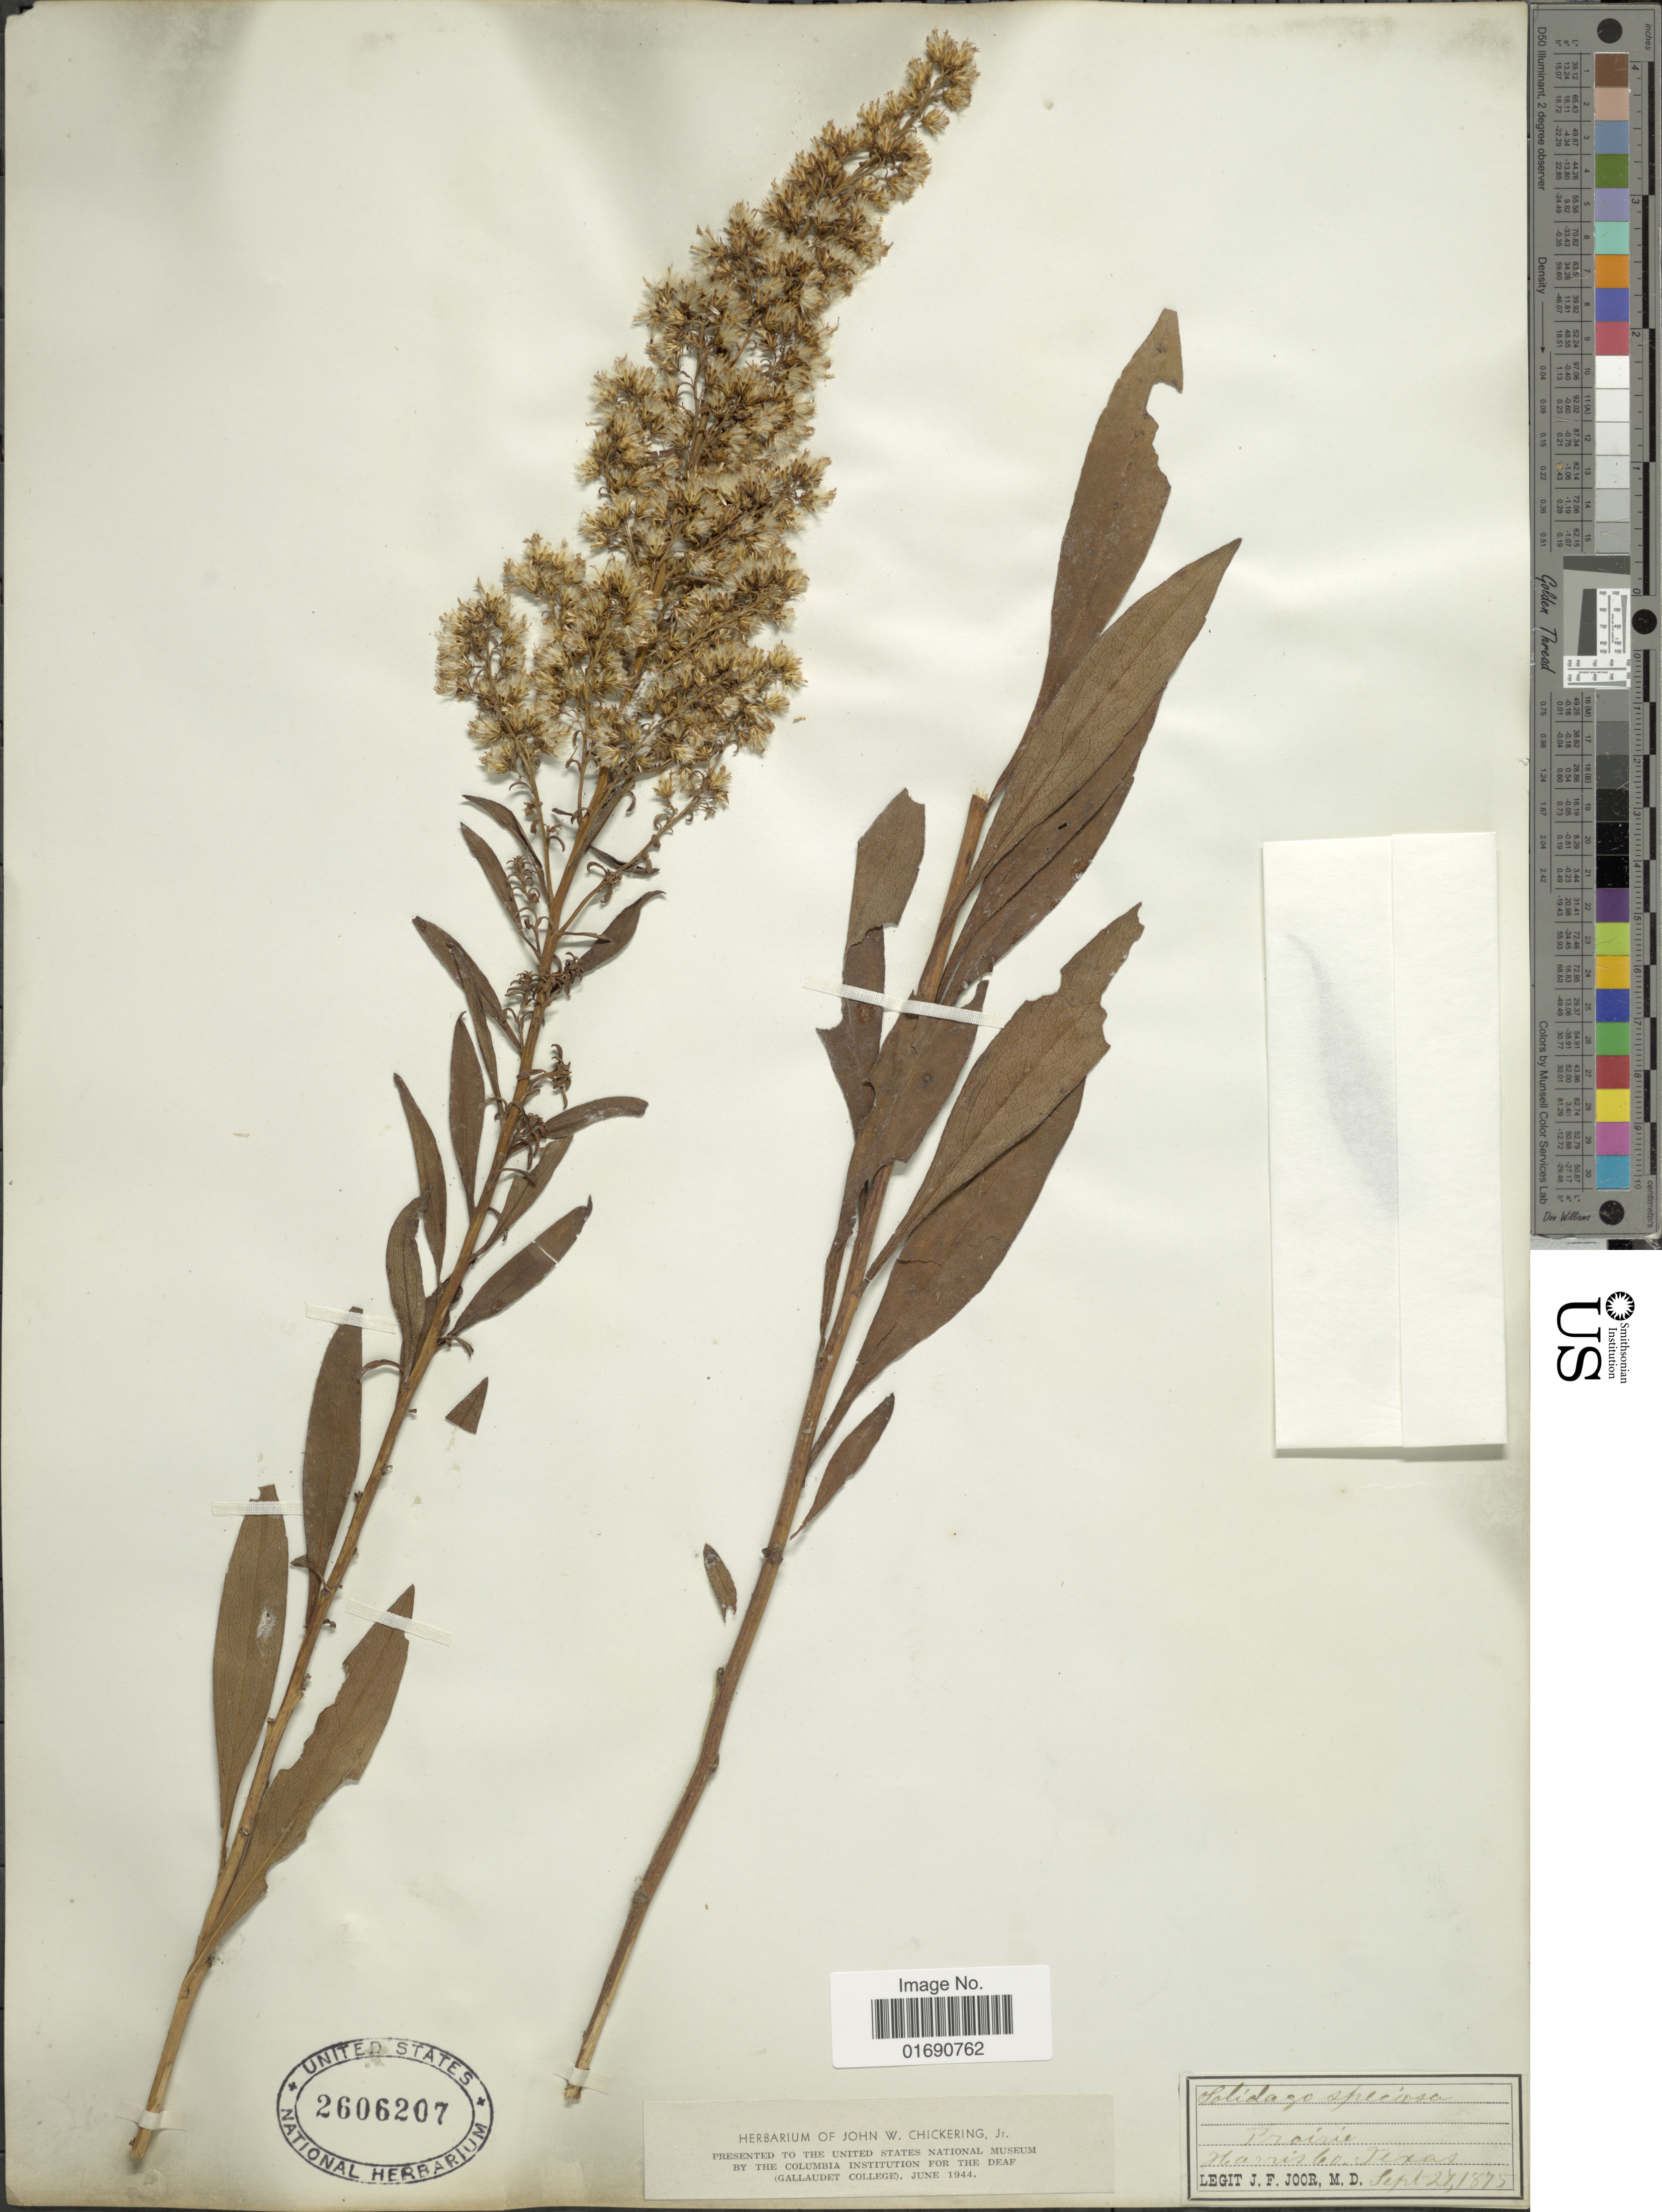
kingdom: Plantae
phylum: Tracheophyta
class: Magnoliopsida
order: Asterales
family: Asteraceae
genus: Solidago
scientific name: Solidago speciosa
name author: Nutt.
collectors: J. F. Joor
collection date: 1875-09-27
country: United States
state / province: Texas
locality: Prairie, Harris Co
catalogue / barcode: US 2606207